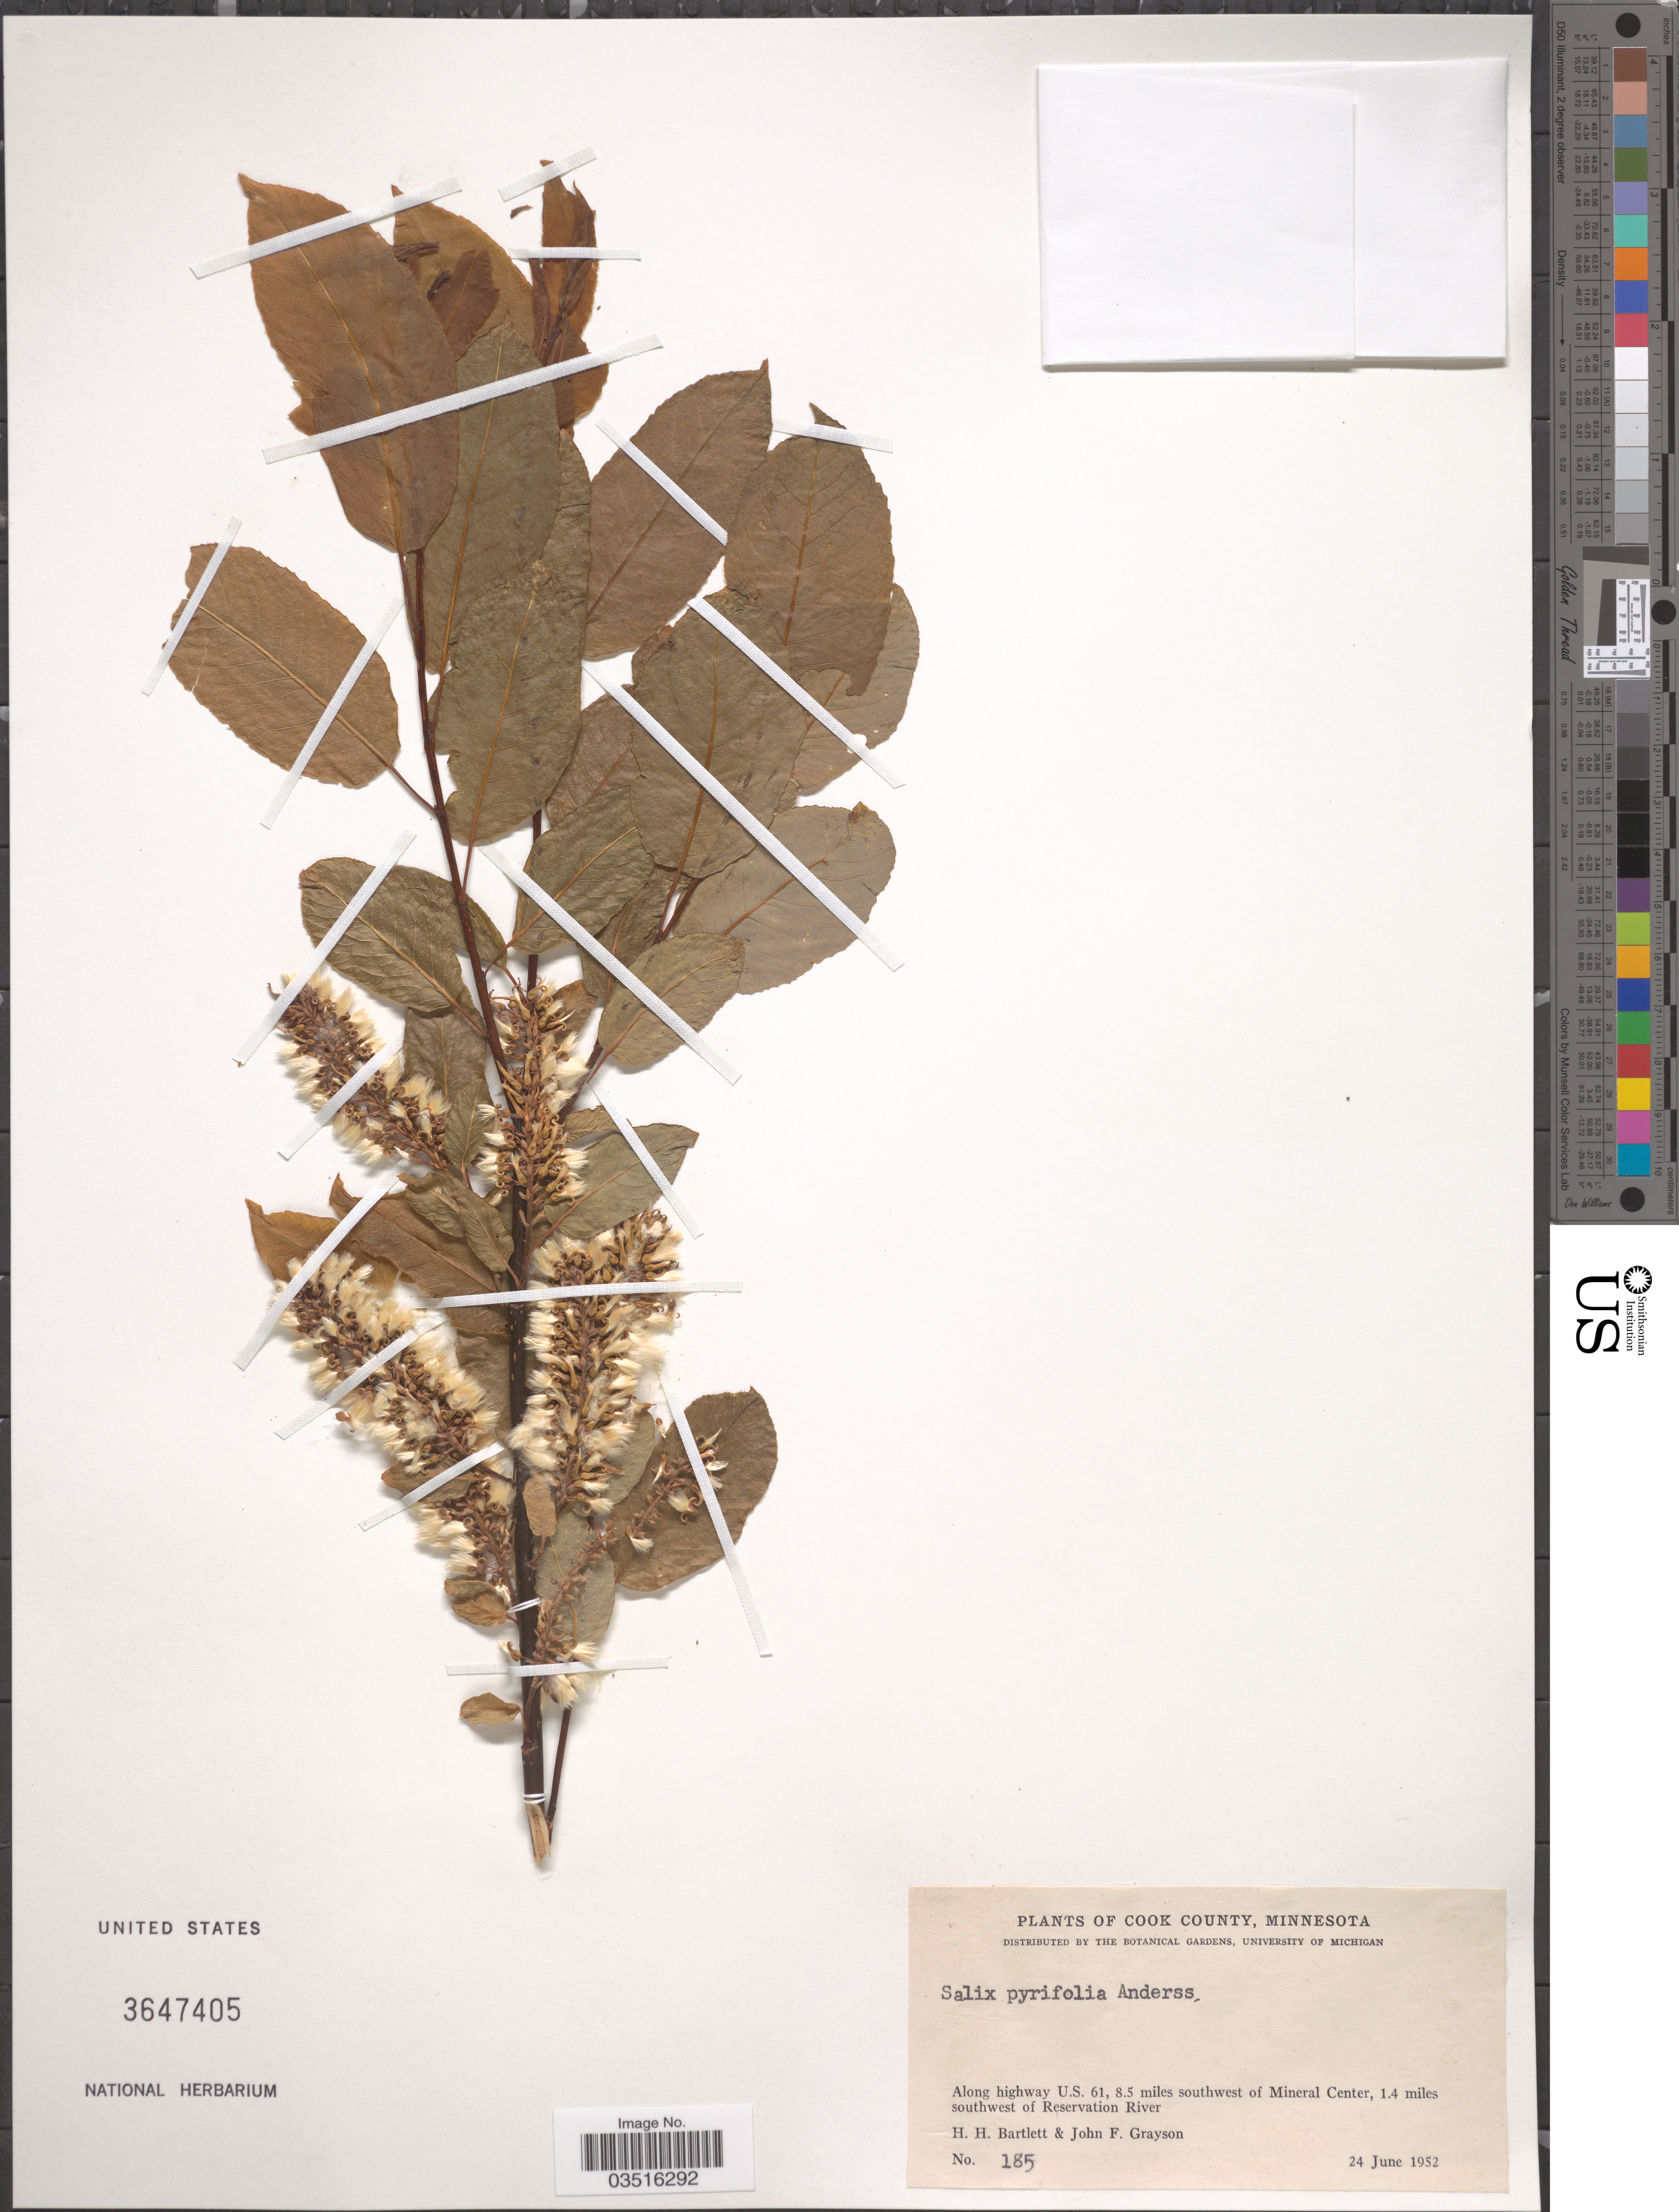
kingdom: Plantae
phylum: Tracheophyta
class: Magnoliopsida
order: Malpighiales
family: Salicaceae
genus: Salix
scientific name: Salix pyrifolia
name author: Ledeb.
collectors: H. H. Bartlett & J. Grayson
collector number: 185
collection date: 1952-06-24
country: United States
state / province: Minnesota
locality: Cook County. Along highway U.S. 61, 8.5 miles southwest of Mineral Center, 1.4 miles southwest of Reservation River.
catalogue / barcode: US 3647405